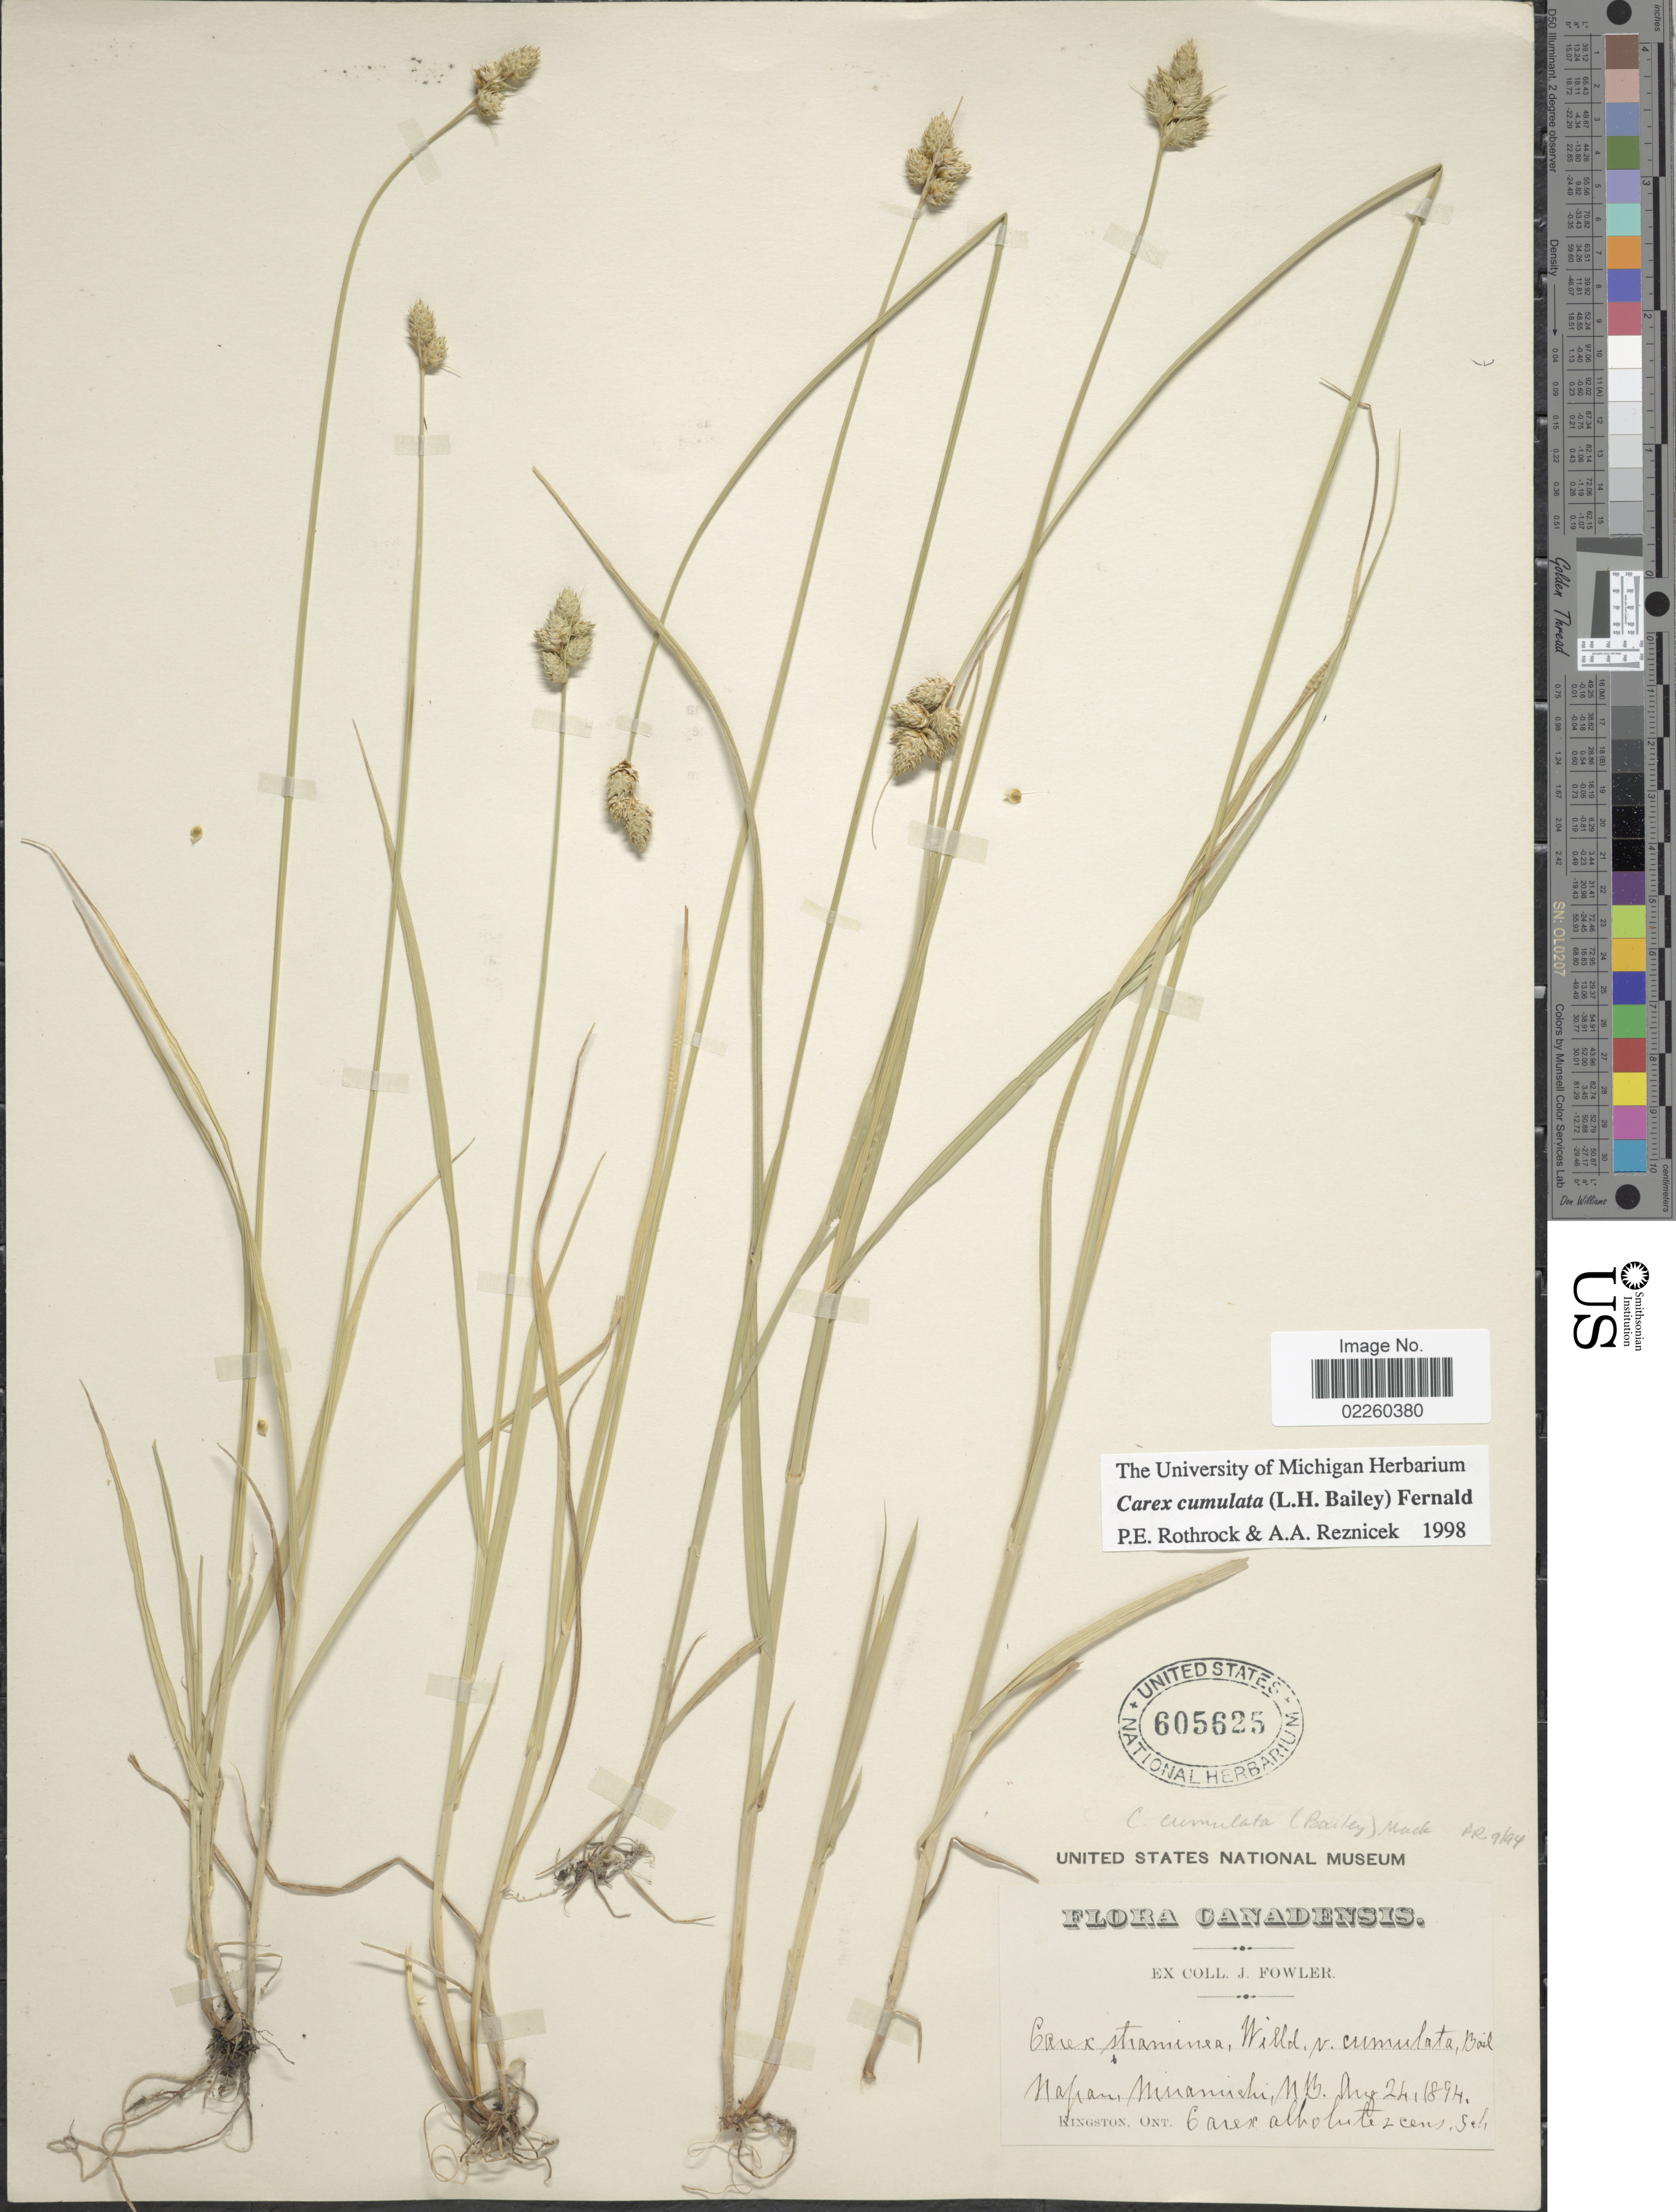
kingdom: Plantae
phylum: Tracheophyta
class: Liliopsida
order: Poales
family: Cyperaceae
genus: Carex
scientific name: Carex cumulata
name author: (L.H. Bailey) Mack.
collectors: ex herb. J. Fowler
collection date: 1894-08-24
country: Canada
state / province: New Brunswick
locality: Napan, Minamishi, NB>8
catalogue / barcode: US 605625